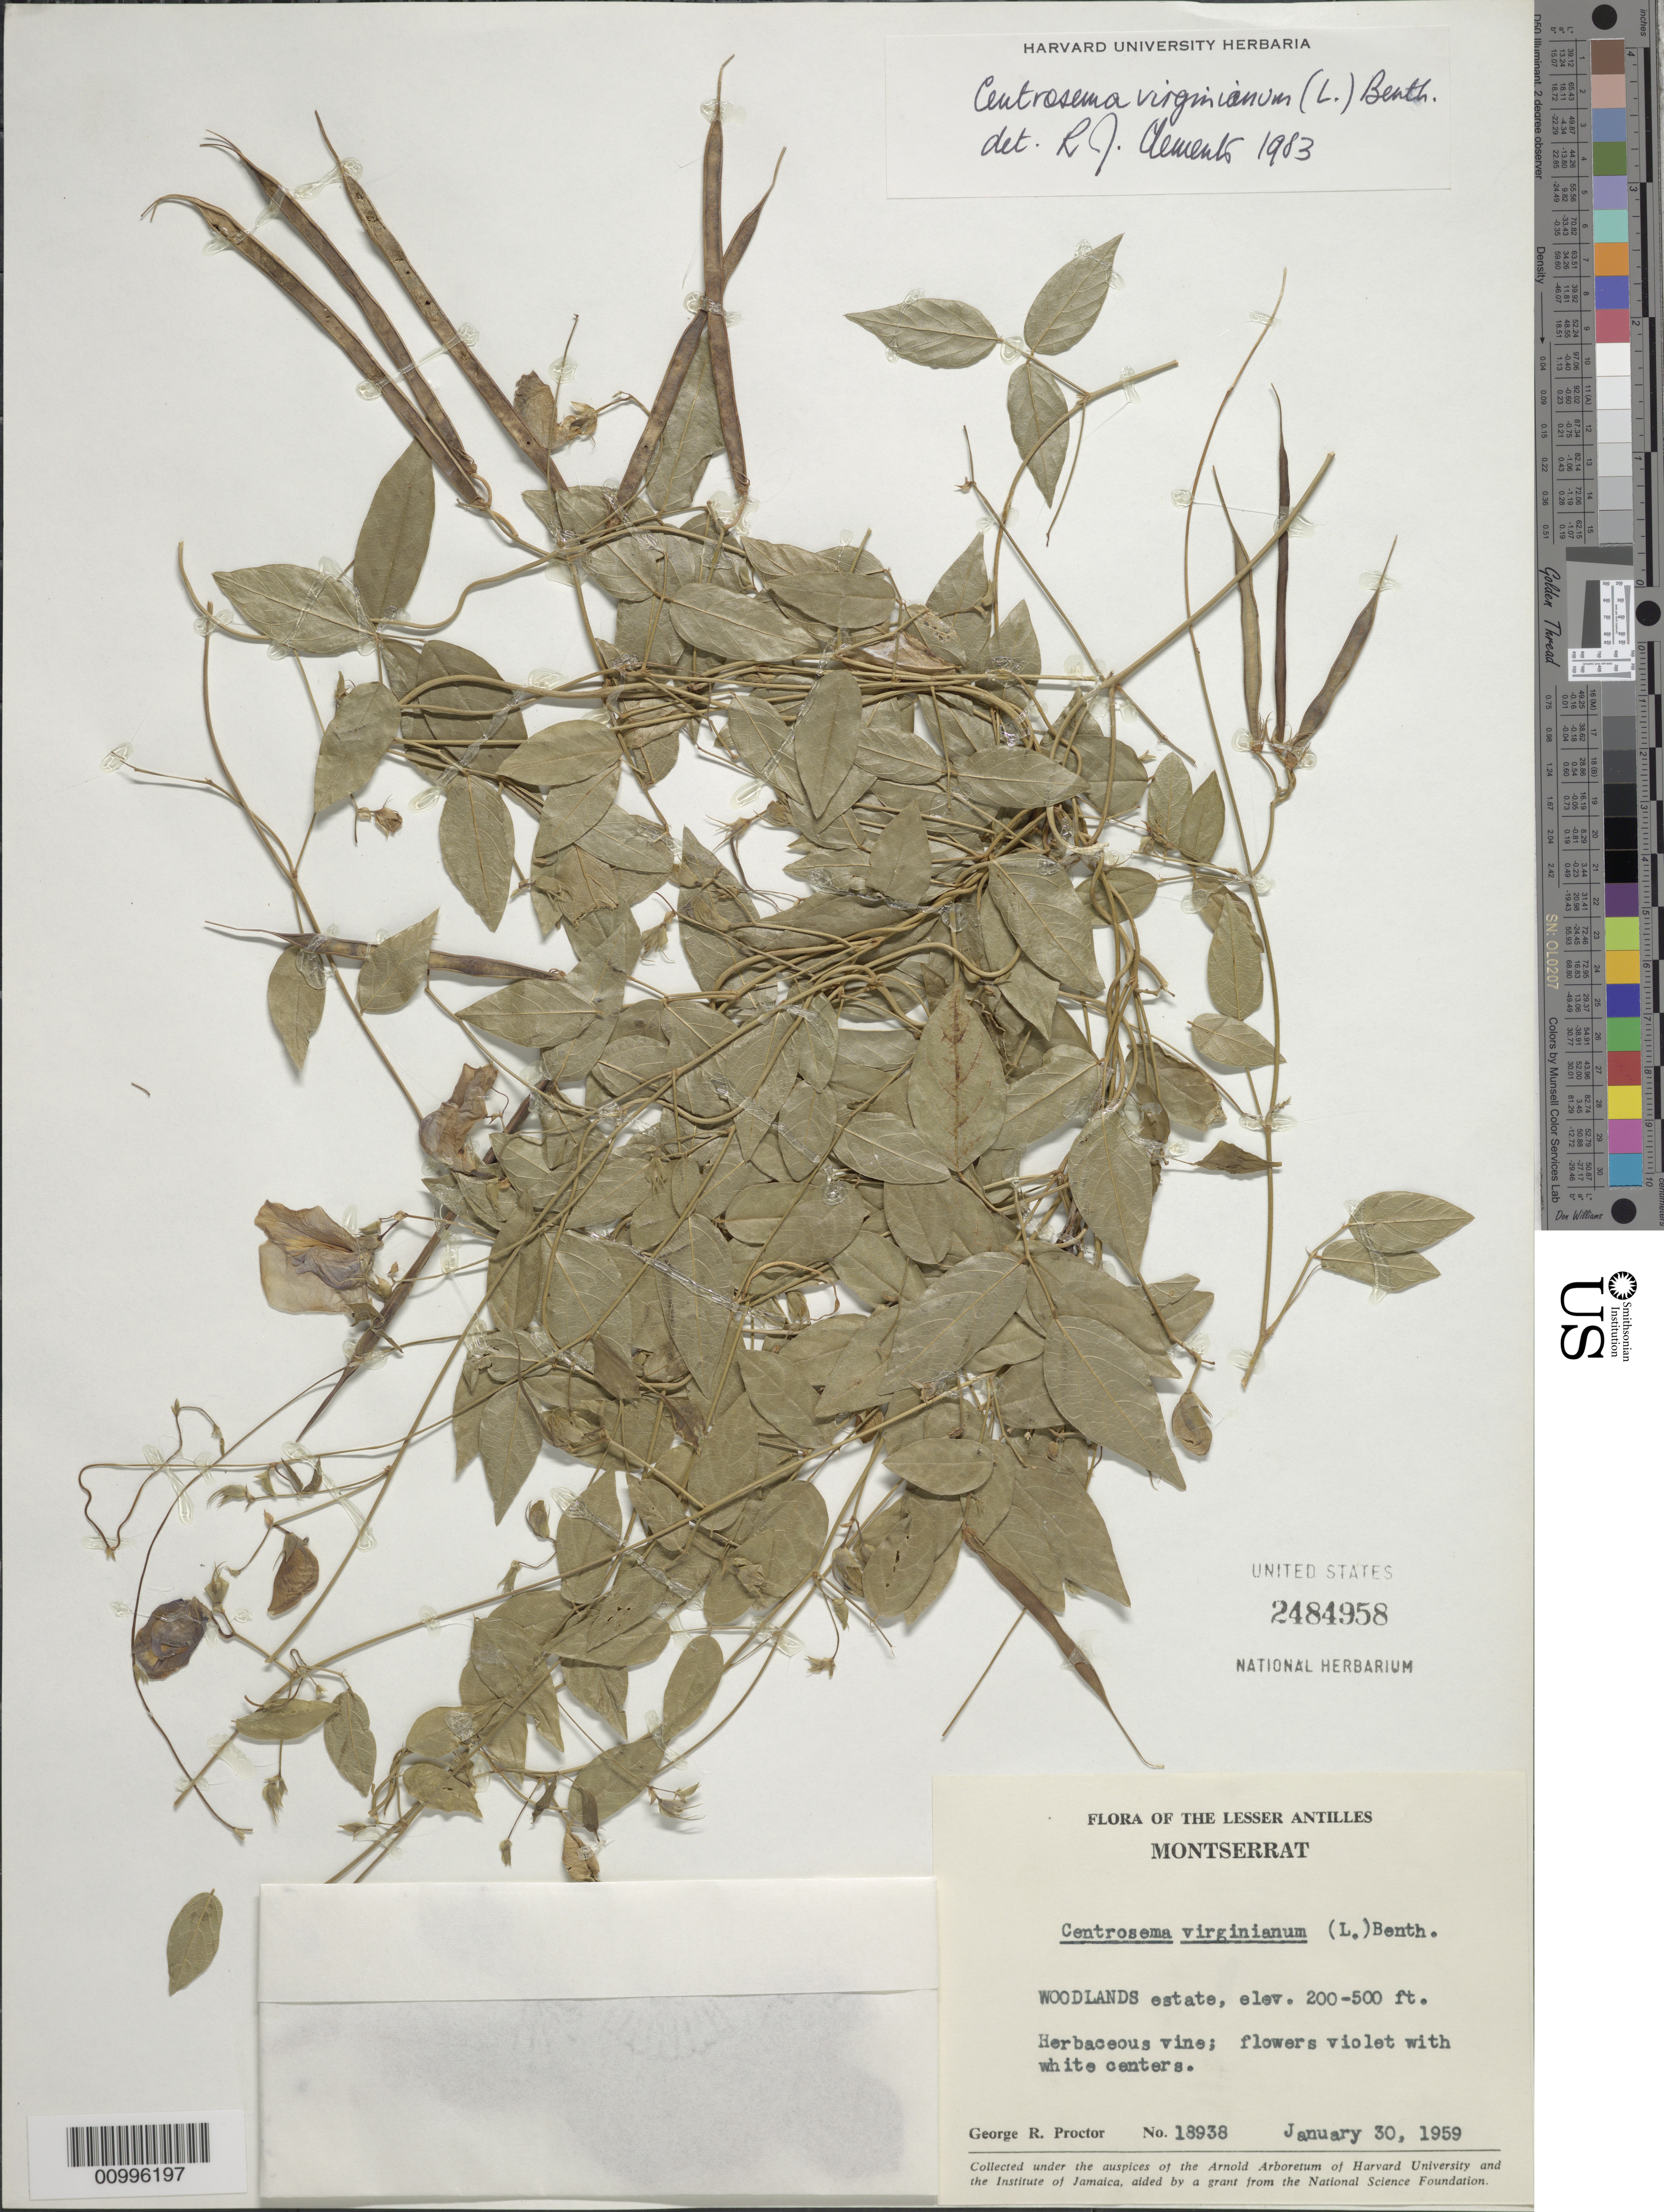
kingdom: Plantae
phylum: Tracheophyta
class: Magnoliopsida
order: Fabales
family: Fabaceae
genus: Centrosema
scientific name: Centrosema virginianum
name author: (L.) Benth.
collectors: G. R. Proctor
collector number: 18938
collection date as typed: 30 Jan 1959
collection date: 1959-01-30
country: Montserrat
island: Montserrat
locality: Woodland estate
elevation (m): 61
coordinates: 0 N, 0 E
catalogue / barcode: US 2484958